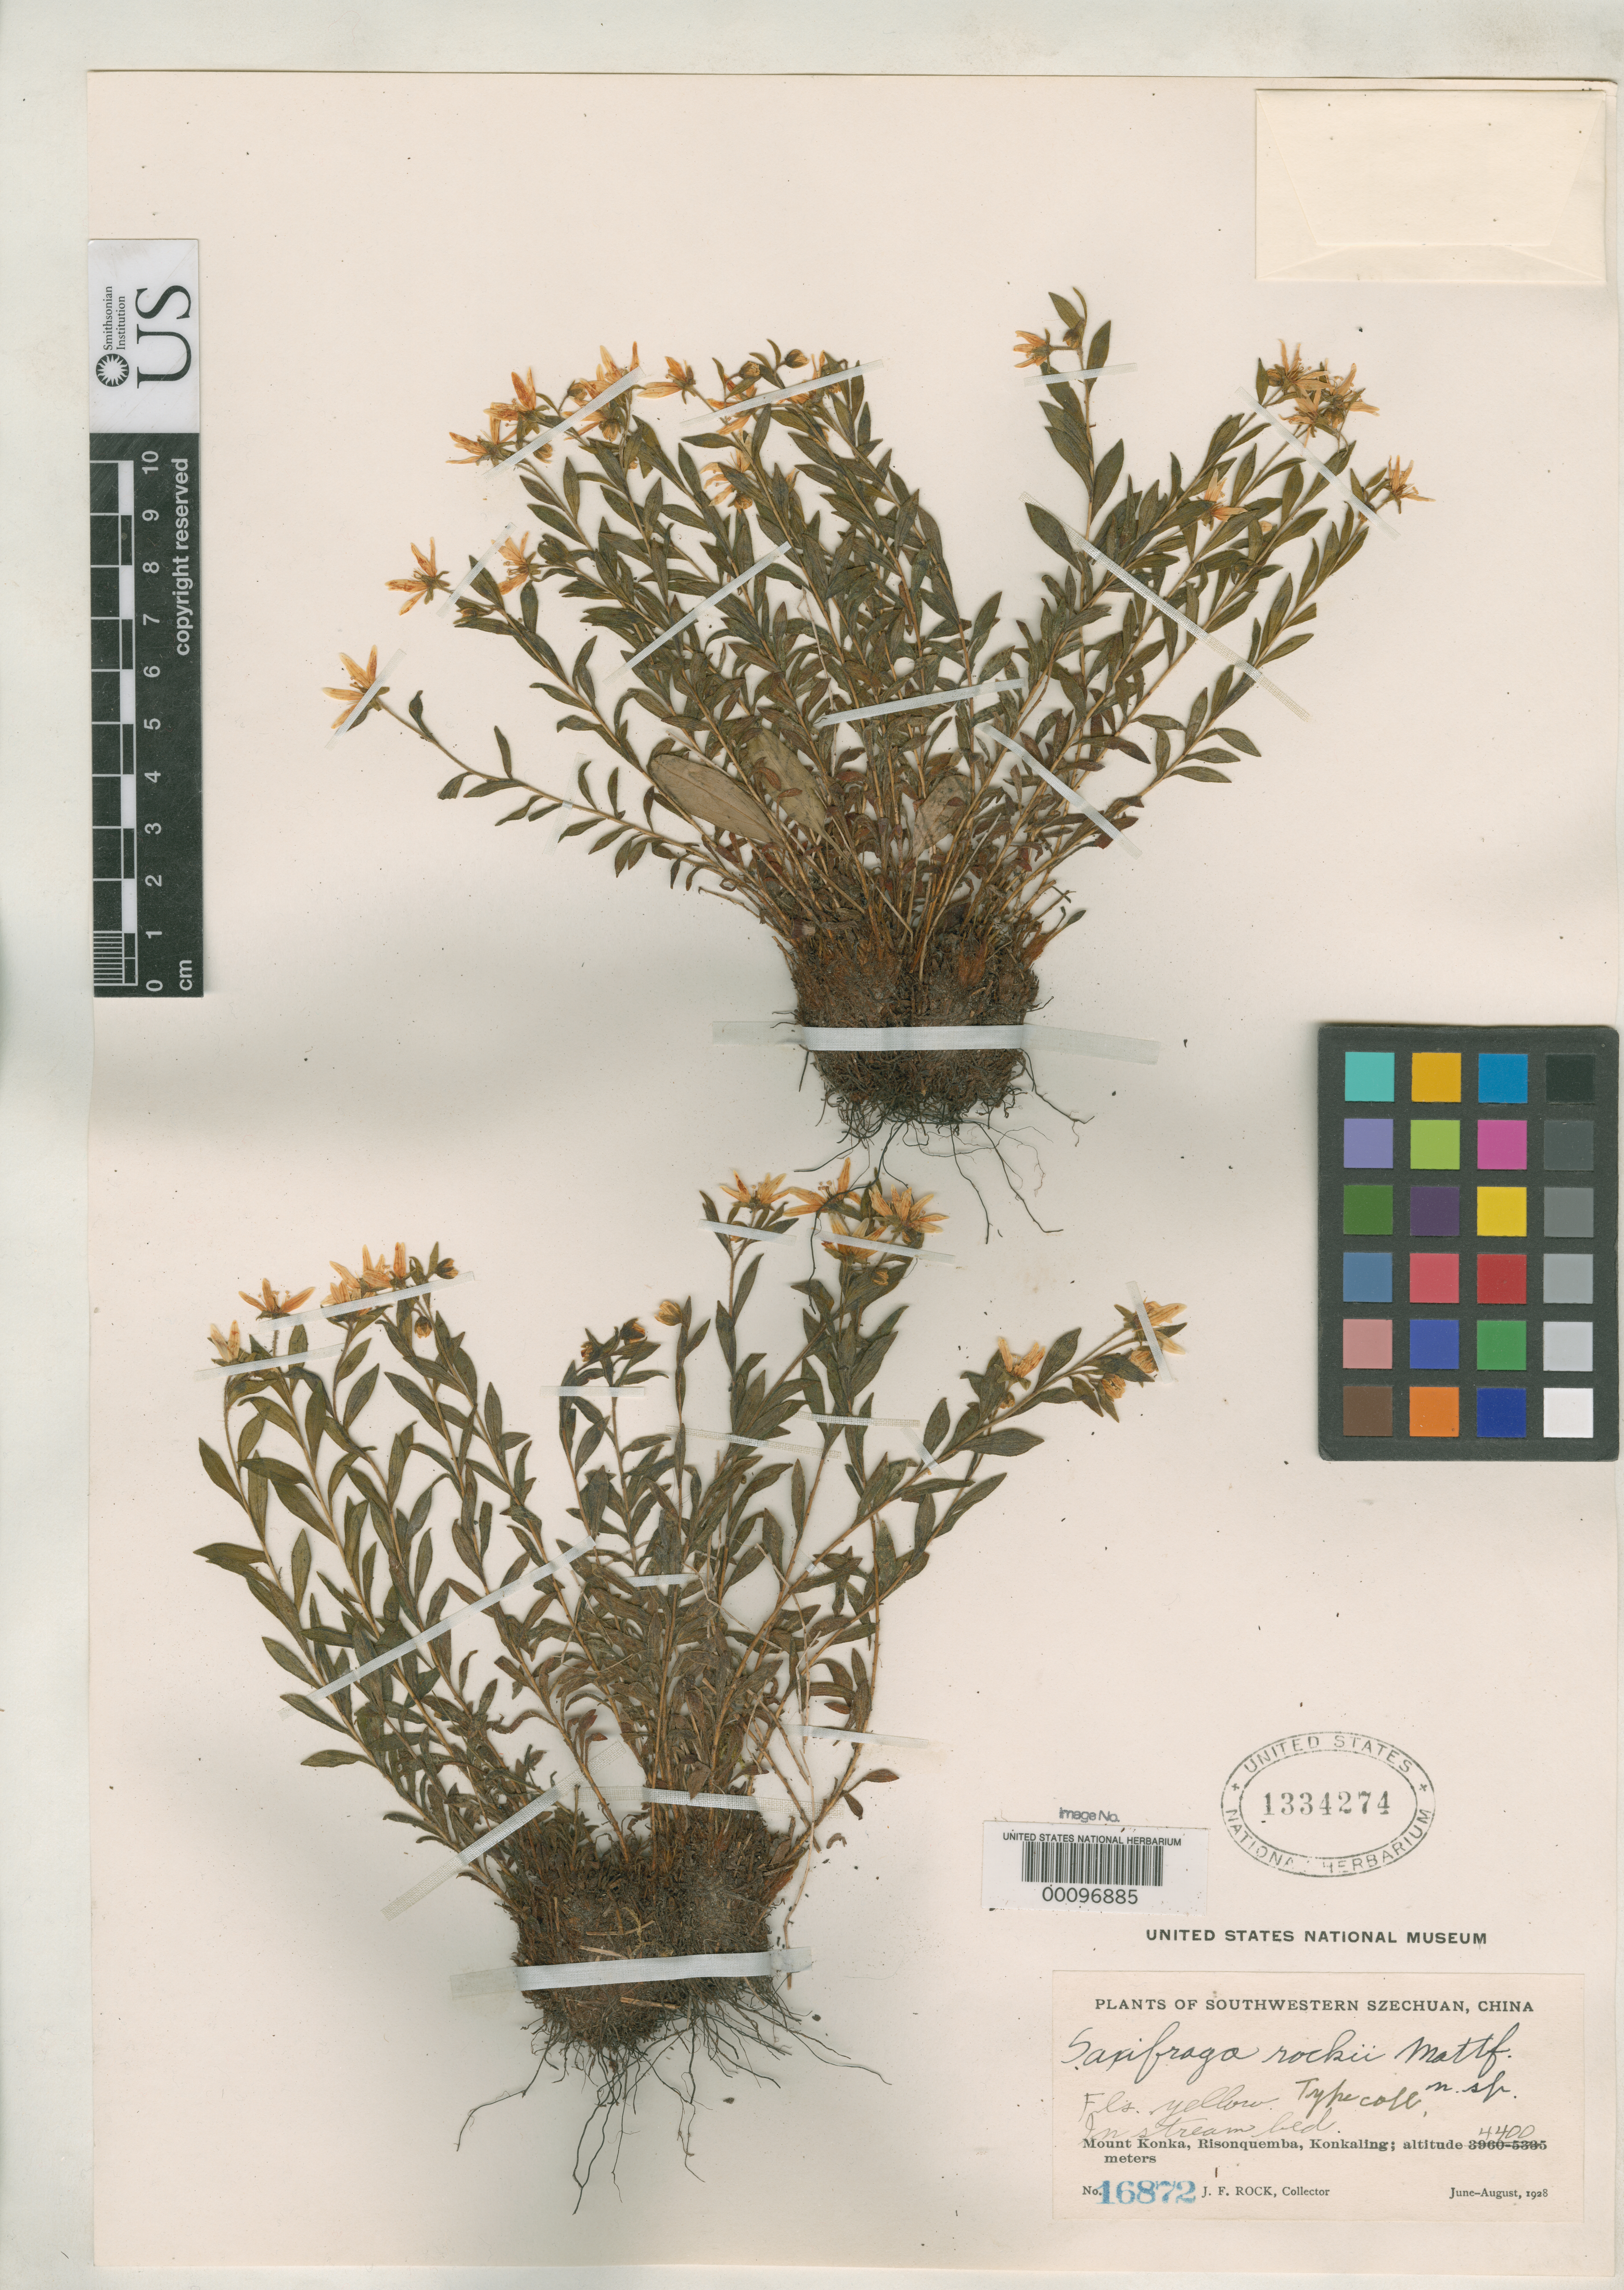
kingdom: Plantae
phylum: Tracheophyta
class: Magnoliopsida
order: Saxifragales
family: Saxifragaceae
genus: Saxifraga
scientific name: Saxifraga rockii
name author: Mattf.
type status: Isotype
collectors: J. F. Rock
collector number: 16872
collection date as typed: Jun 1928 to -- Aug 1928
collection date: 1928-06/1928-08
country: China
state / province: Sichuan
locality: Mt. Konka, Risonquemba, Konkaling.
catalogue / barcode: US 1334274